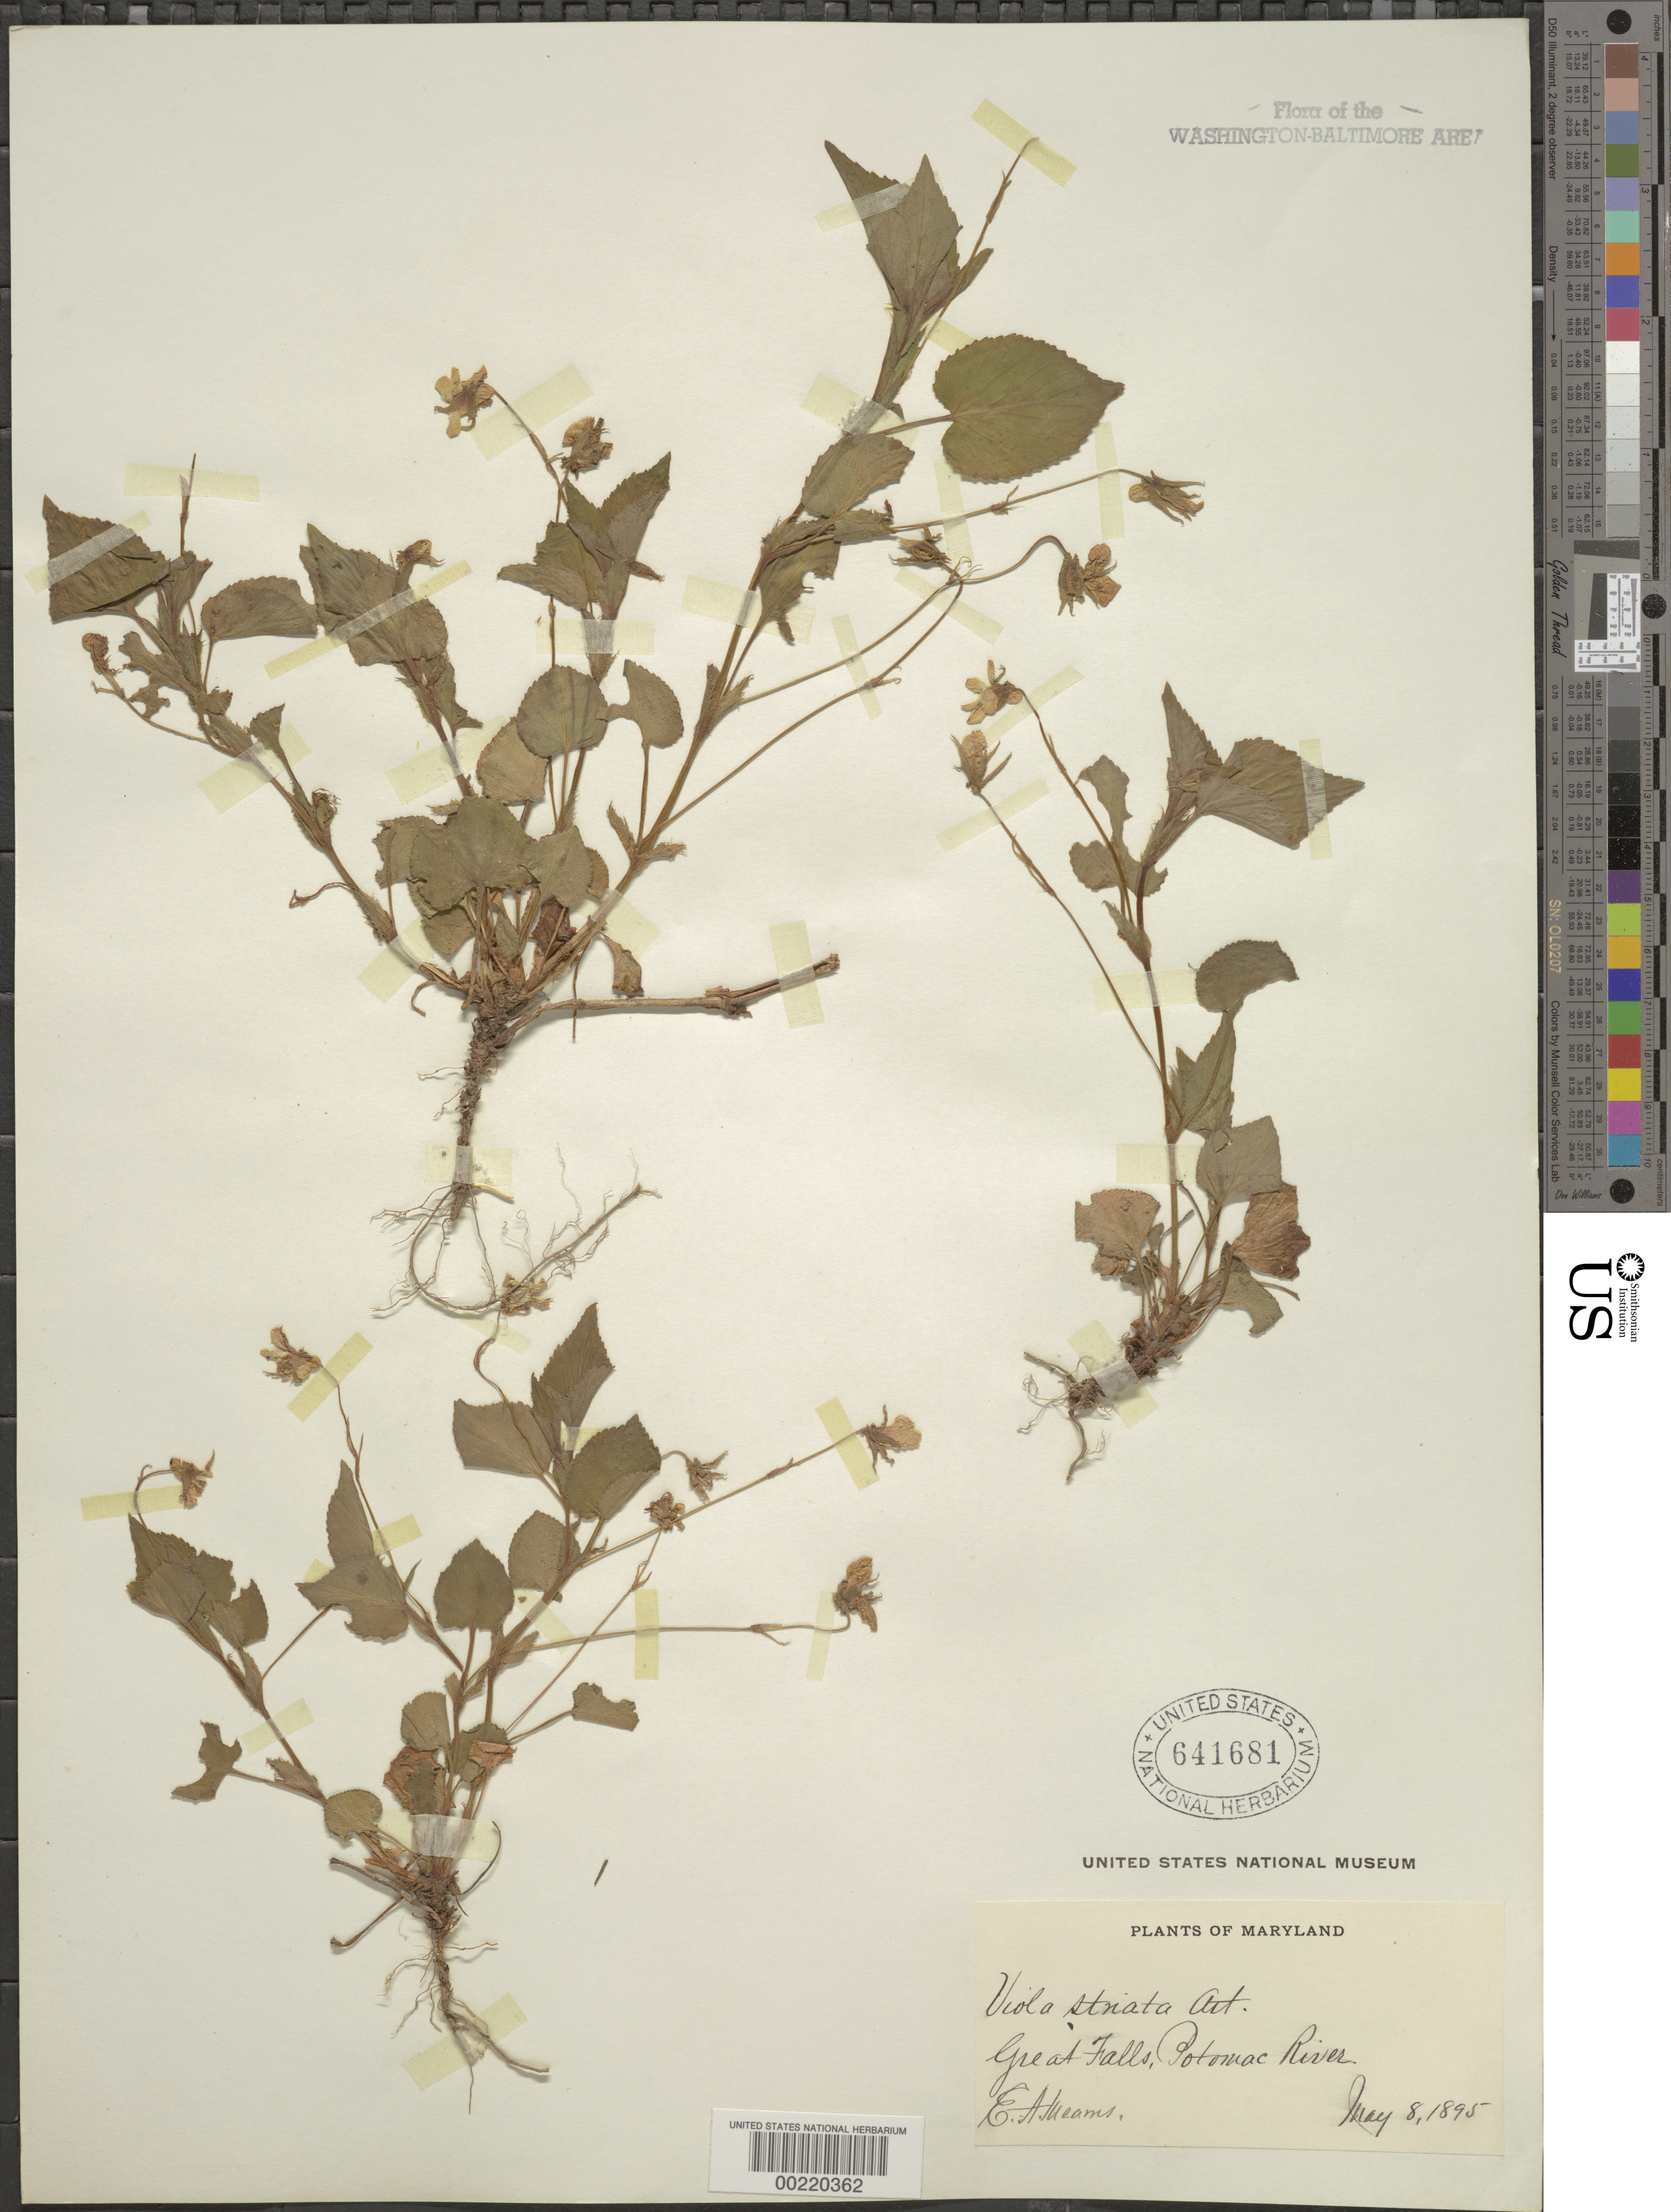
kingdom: Plantae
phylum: Tracheophyta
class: Magnoliopsida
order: Malpighiales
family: Violaceae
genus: Viola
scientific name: Viola striata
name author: Aiton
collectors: E. A. Mearns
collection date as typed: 08 May 1895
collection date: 1895-05-08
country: United States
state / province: Maryland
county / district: Montgomery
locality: Great Falls C. & O. Canal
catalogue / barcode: US 641681